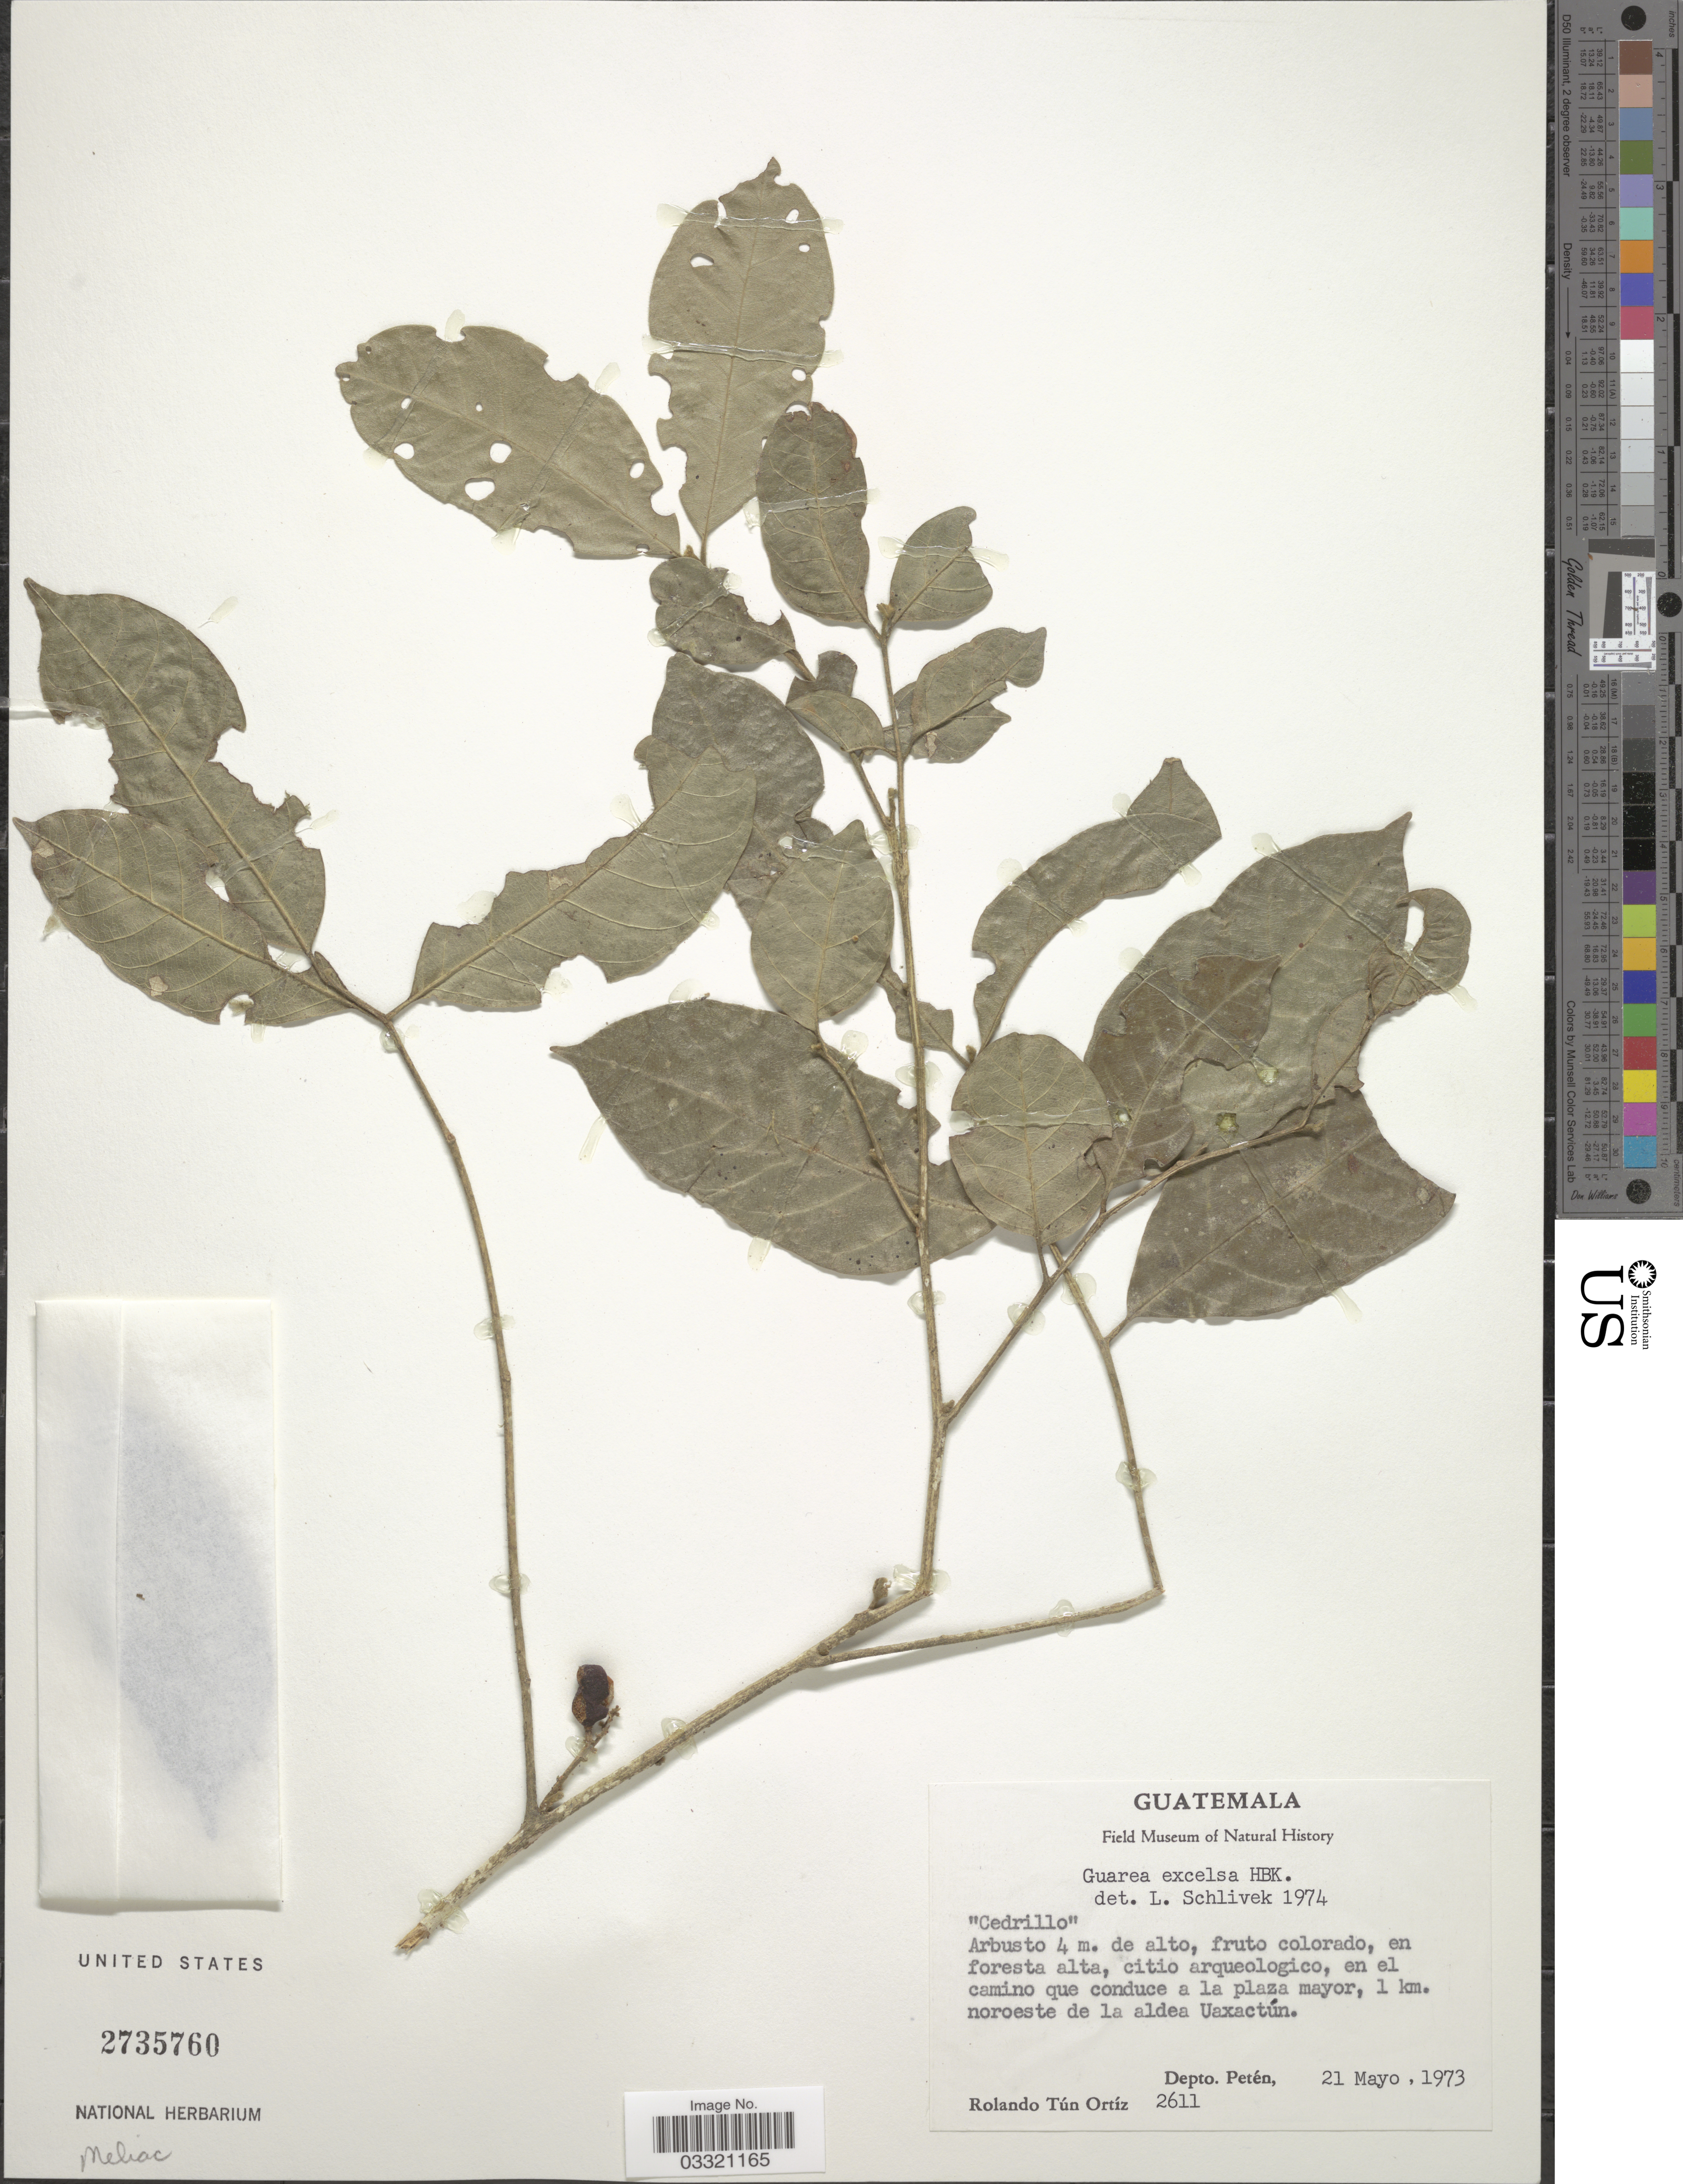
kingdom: Plantae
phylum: Tracheophyta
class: Magnoliopsida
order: Sapindales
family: Meliaceae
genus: Guarea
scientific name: Guarea excelsa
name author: Kunth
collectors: R. T. Ortíz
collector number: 2611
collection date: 1973-05-21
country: Guatemala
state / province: El Petén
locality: En el camino que conduce a la plaza mayor, 1 km. noroeste de la aldes Uaxactún. Depto. Petén.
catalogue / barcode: US 2735760